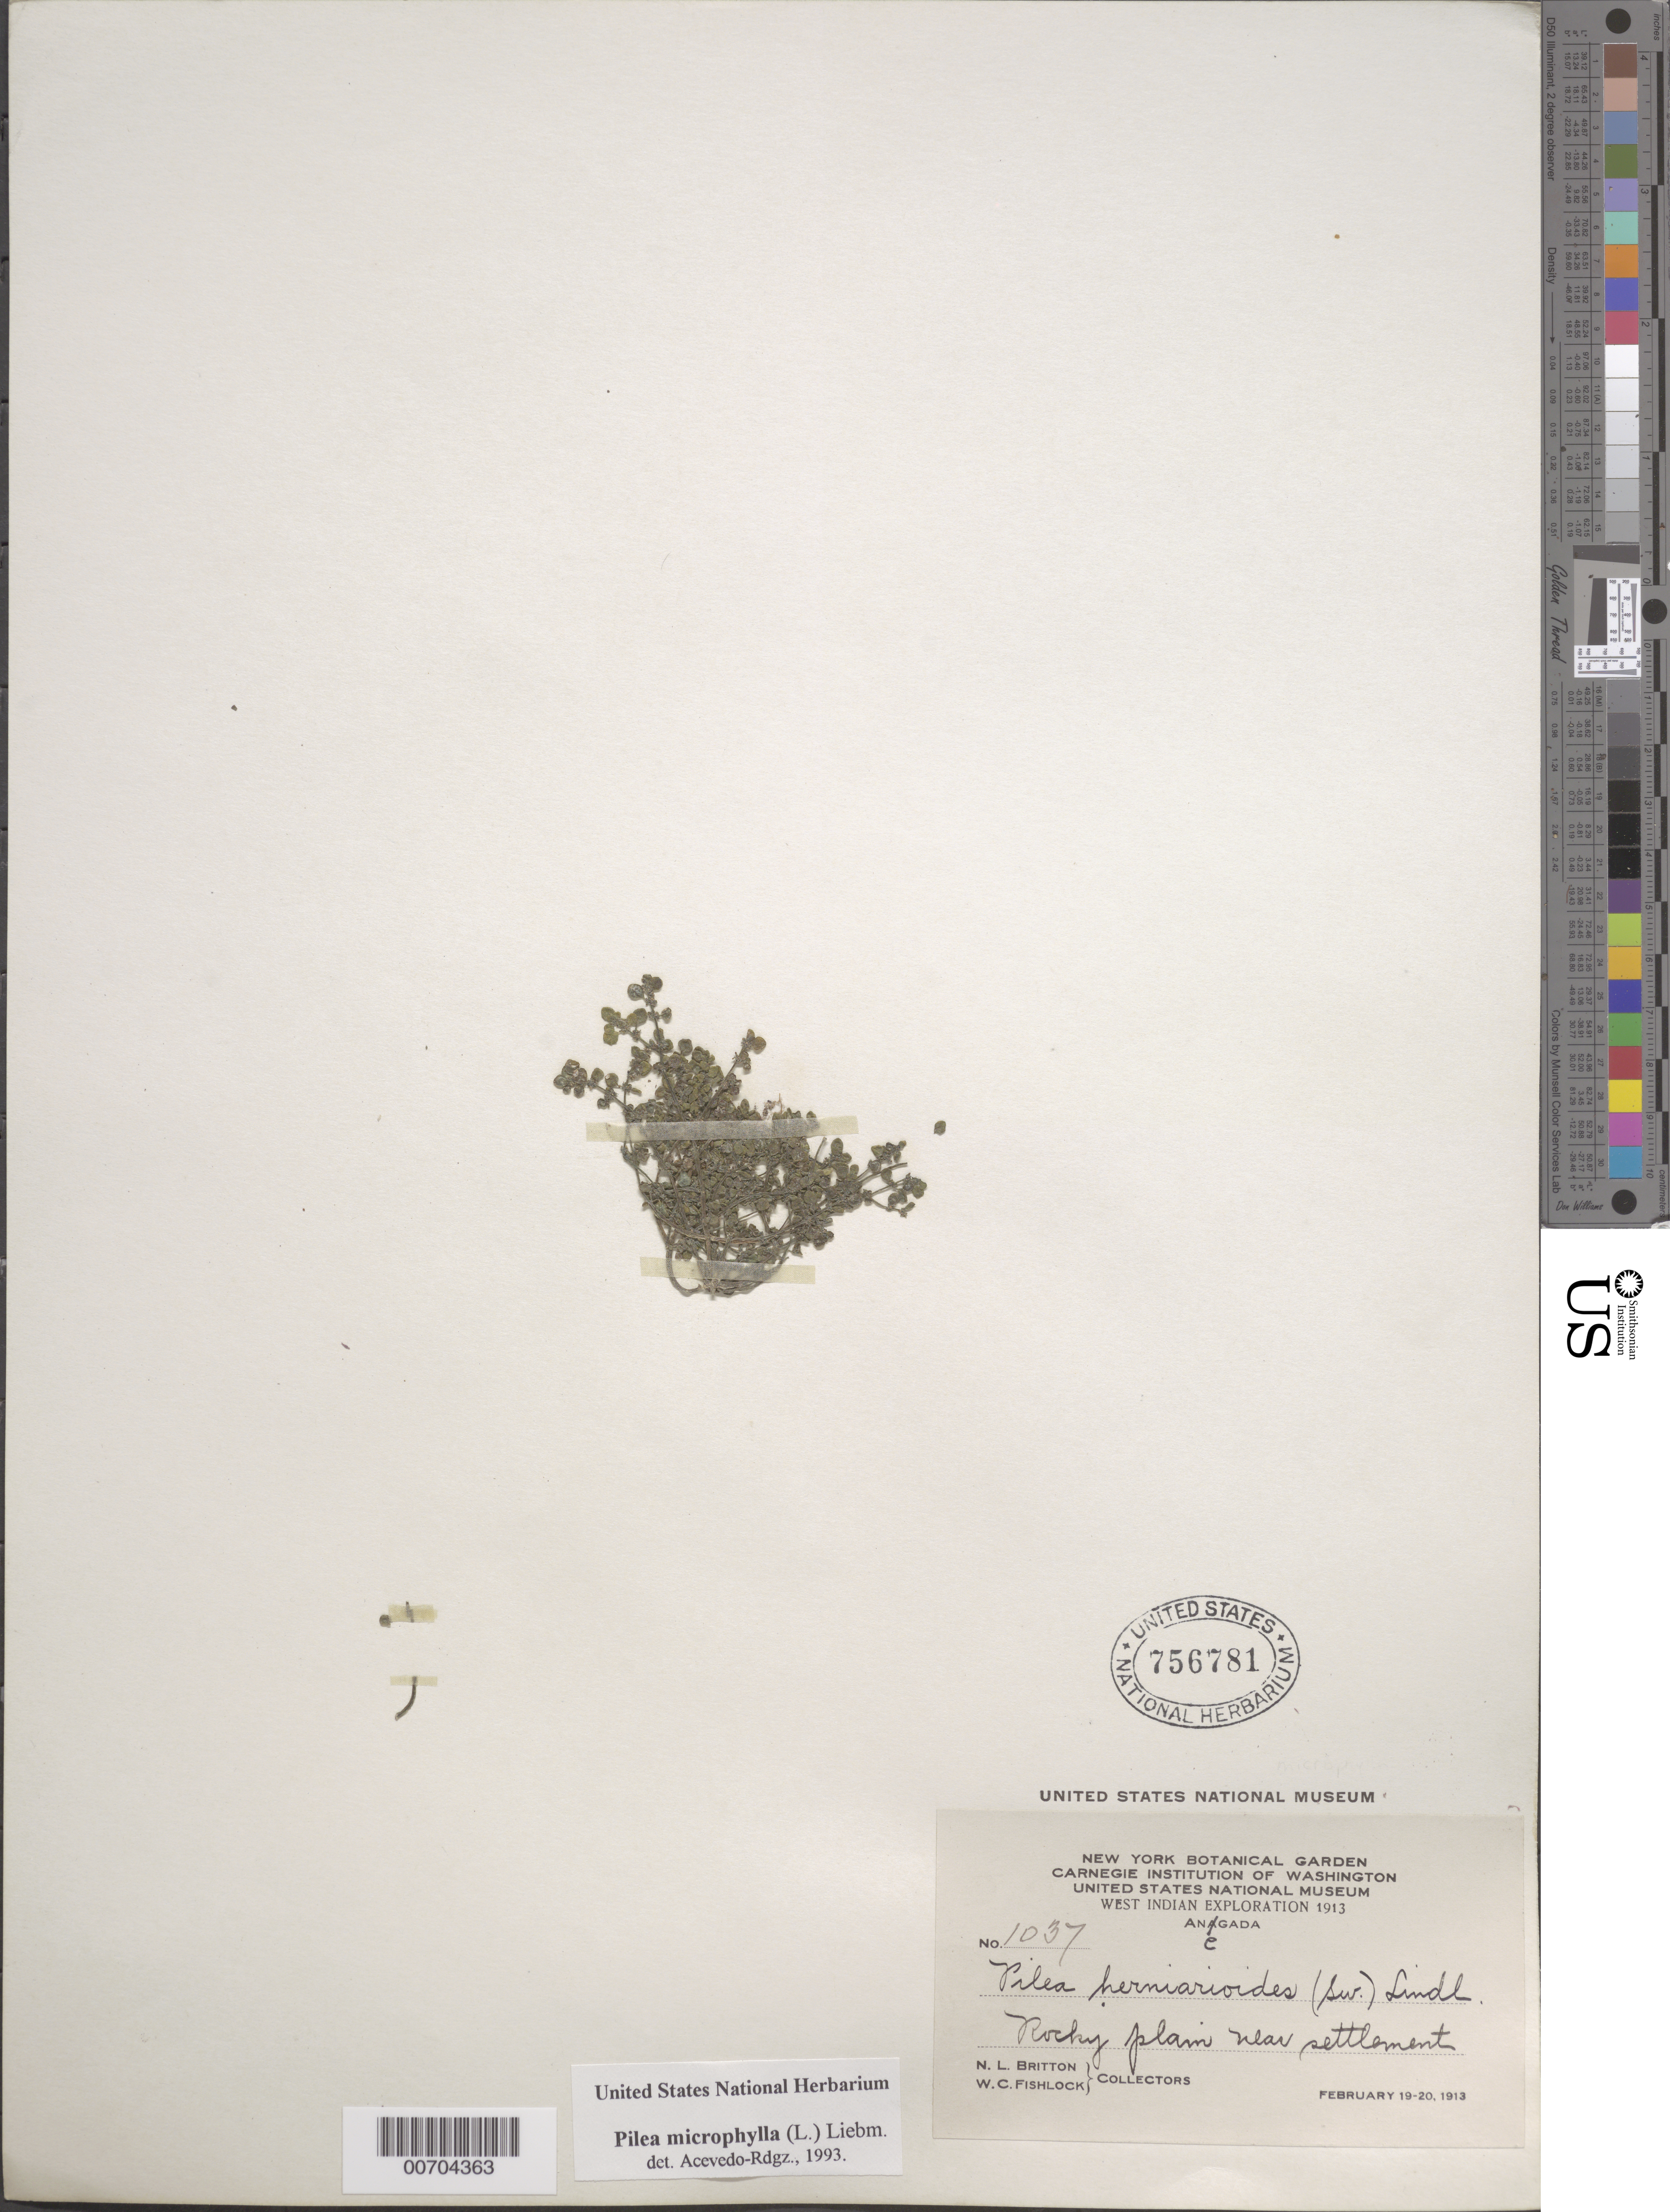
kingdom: Plantae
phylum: Tracheophyta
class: Magnoliopsida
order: Rosales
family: Urticaceae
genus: Pilea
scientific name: Pilea microphylla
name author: (L.) Liebm.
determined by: Acevedo-Rodríguez, P., (BOT), Smithsonian Institution - National Museum of Natural History (UNITED STATES)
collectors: N. Britton & W. Fishlock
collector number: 1037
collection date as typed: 19 Feb 1913 to 20 Feb 1913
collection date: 1913-02-19/1913-02-20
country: British Virgin Islands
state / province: Anegada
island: Anegada Island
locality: Settlement, near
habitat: Rocky plain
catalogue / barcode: US 756781